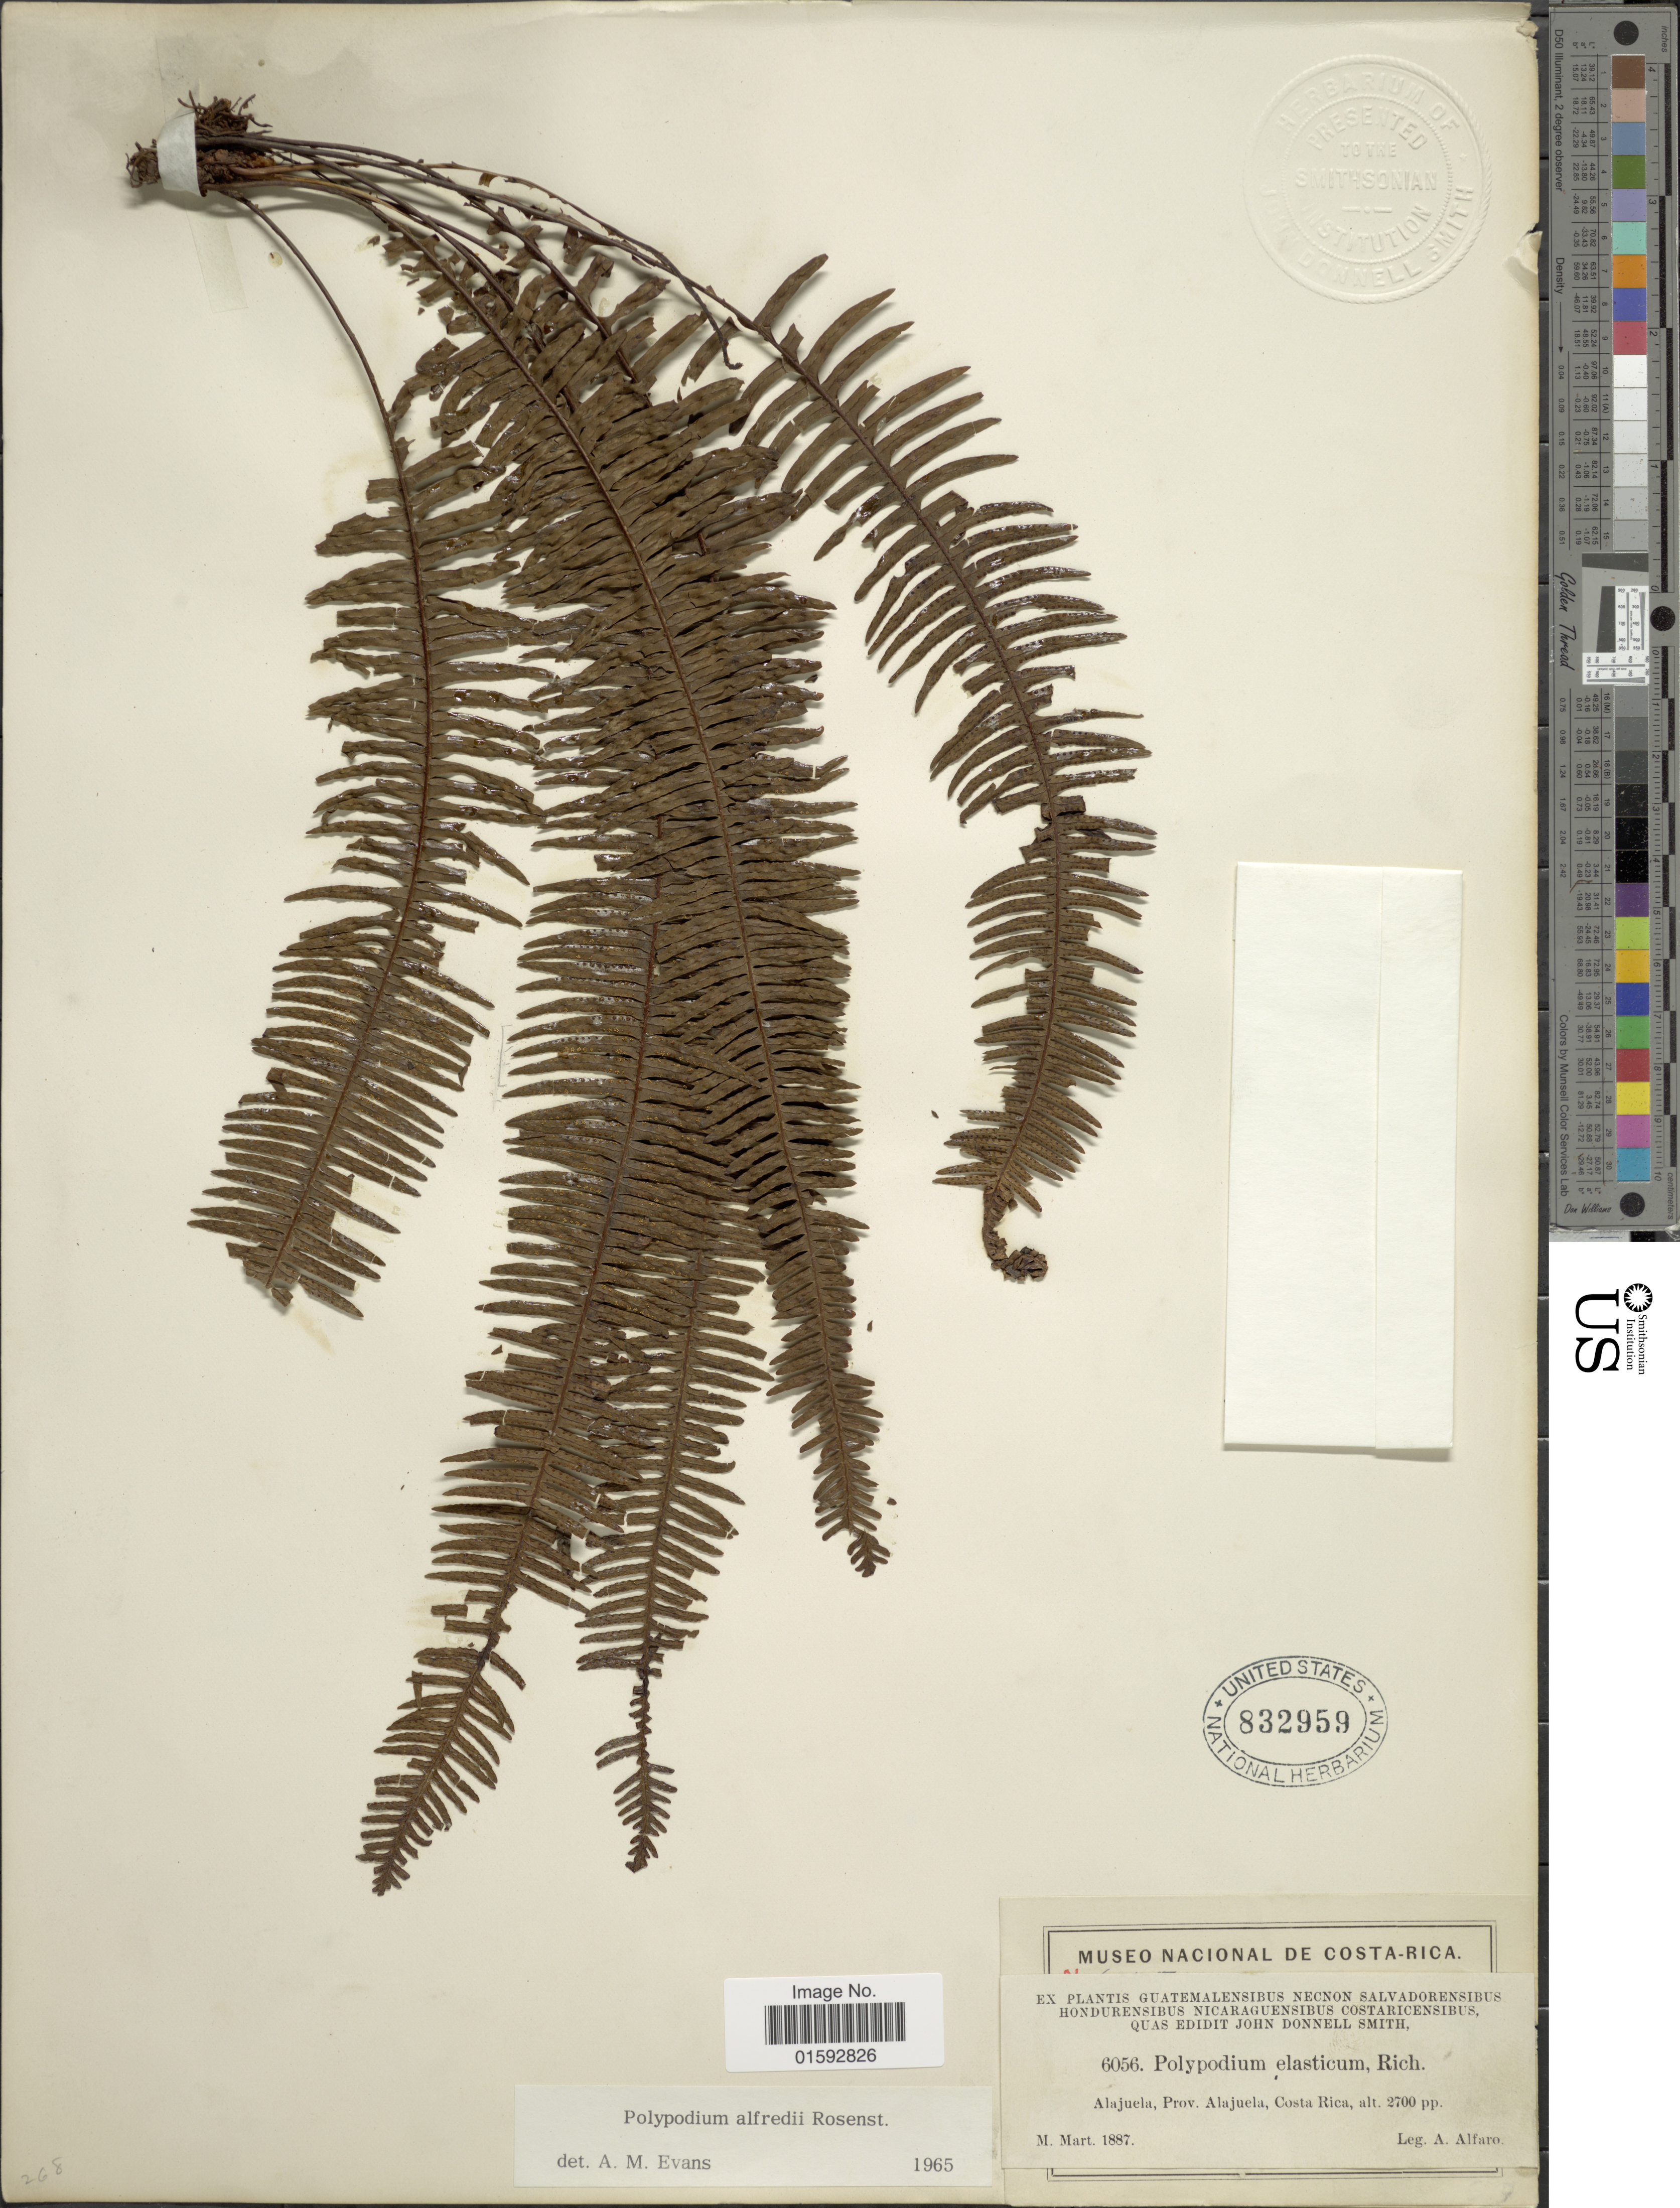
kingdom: Plantae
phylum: Tracheophyta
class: Polypodiopsida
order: Polypodiales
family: Polypodiaceae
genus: Pecluma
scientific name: Pecluma alfredii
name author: (Rosenst.) M.G. Price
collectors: A. Alfaro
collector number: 6056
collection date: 1887-03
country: Costa Rica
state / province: Alajuela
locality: Alajuela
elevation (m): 823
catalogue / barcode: US 832959